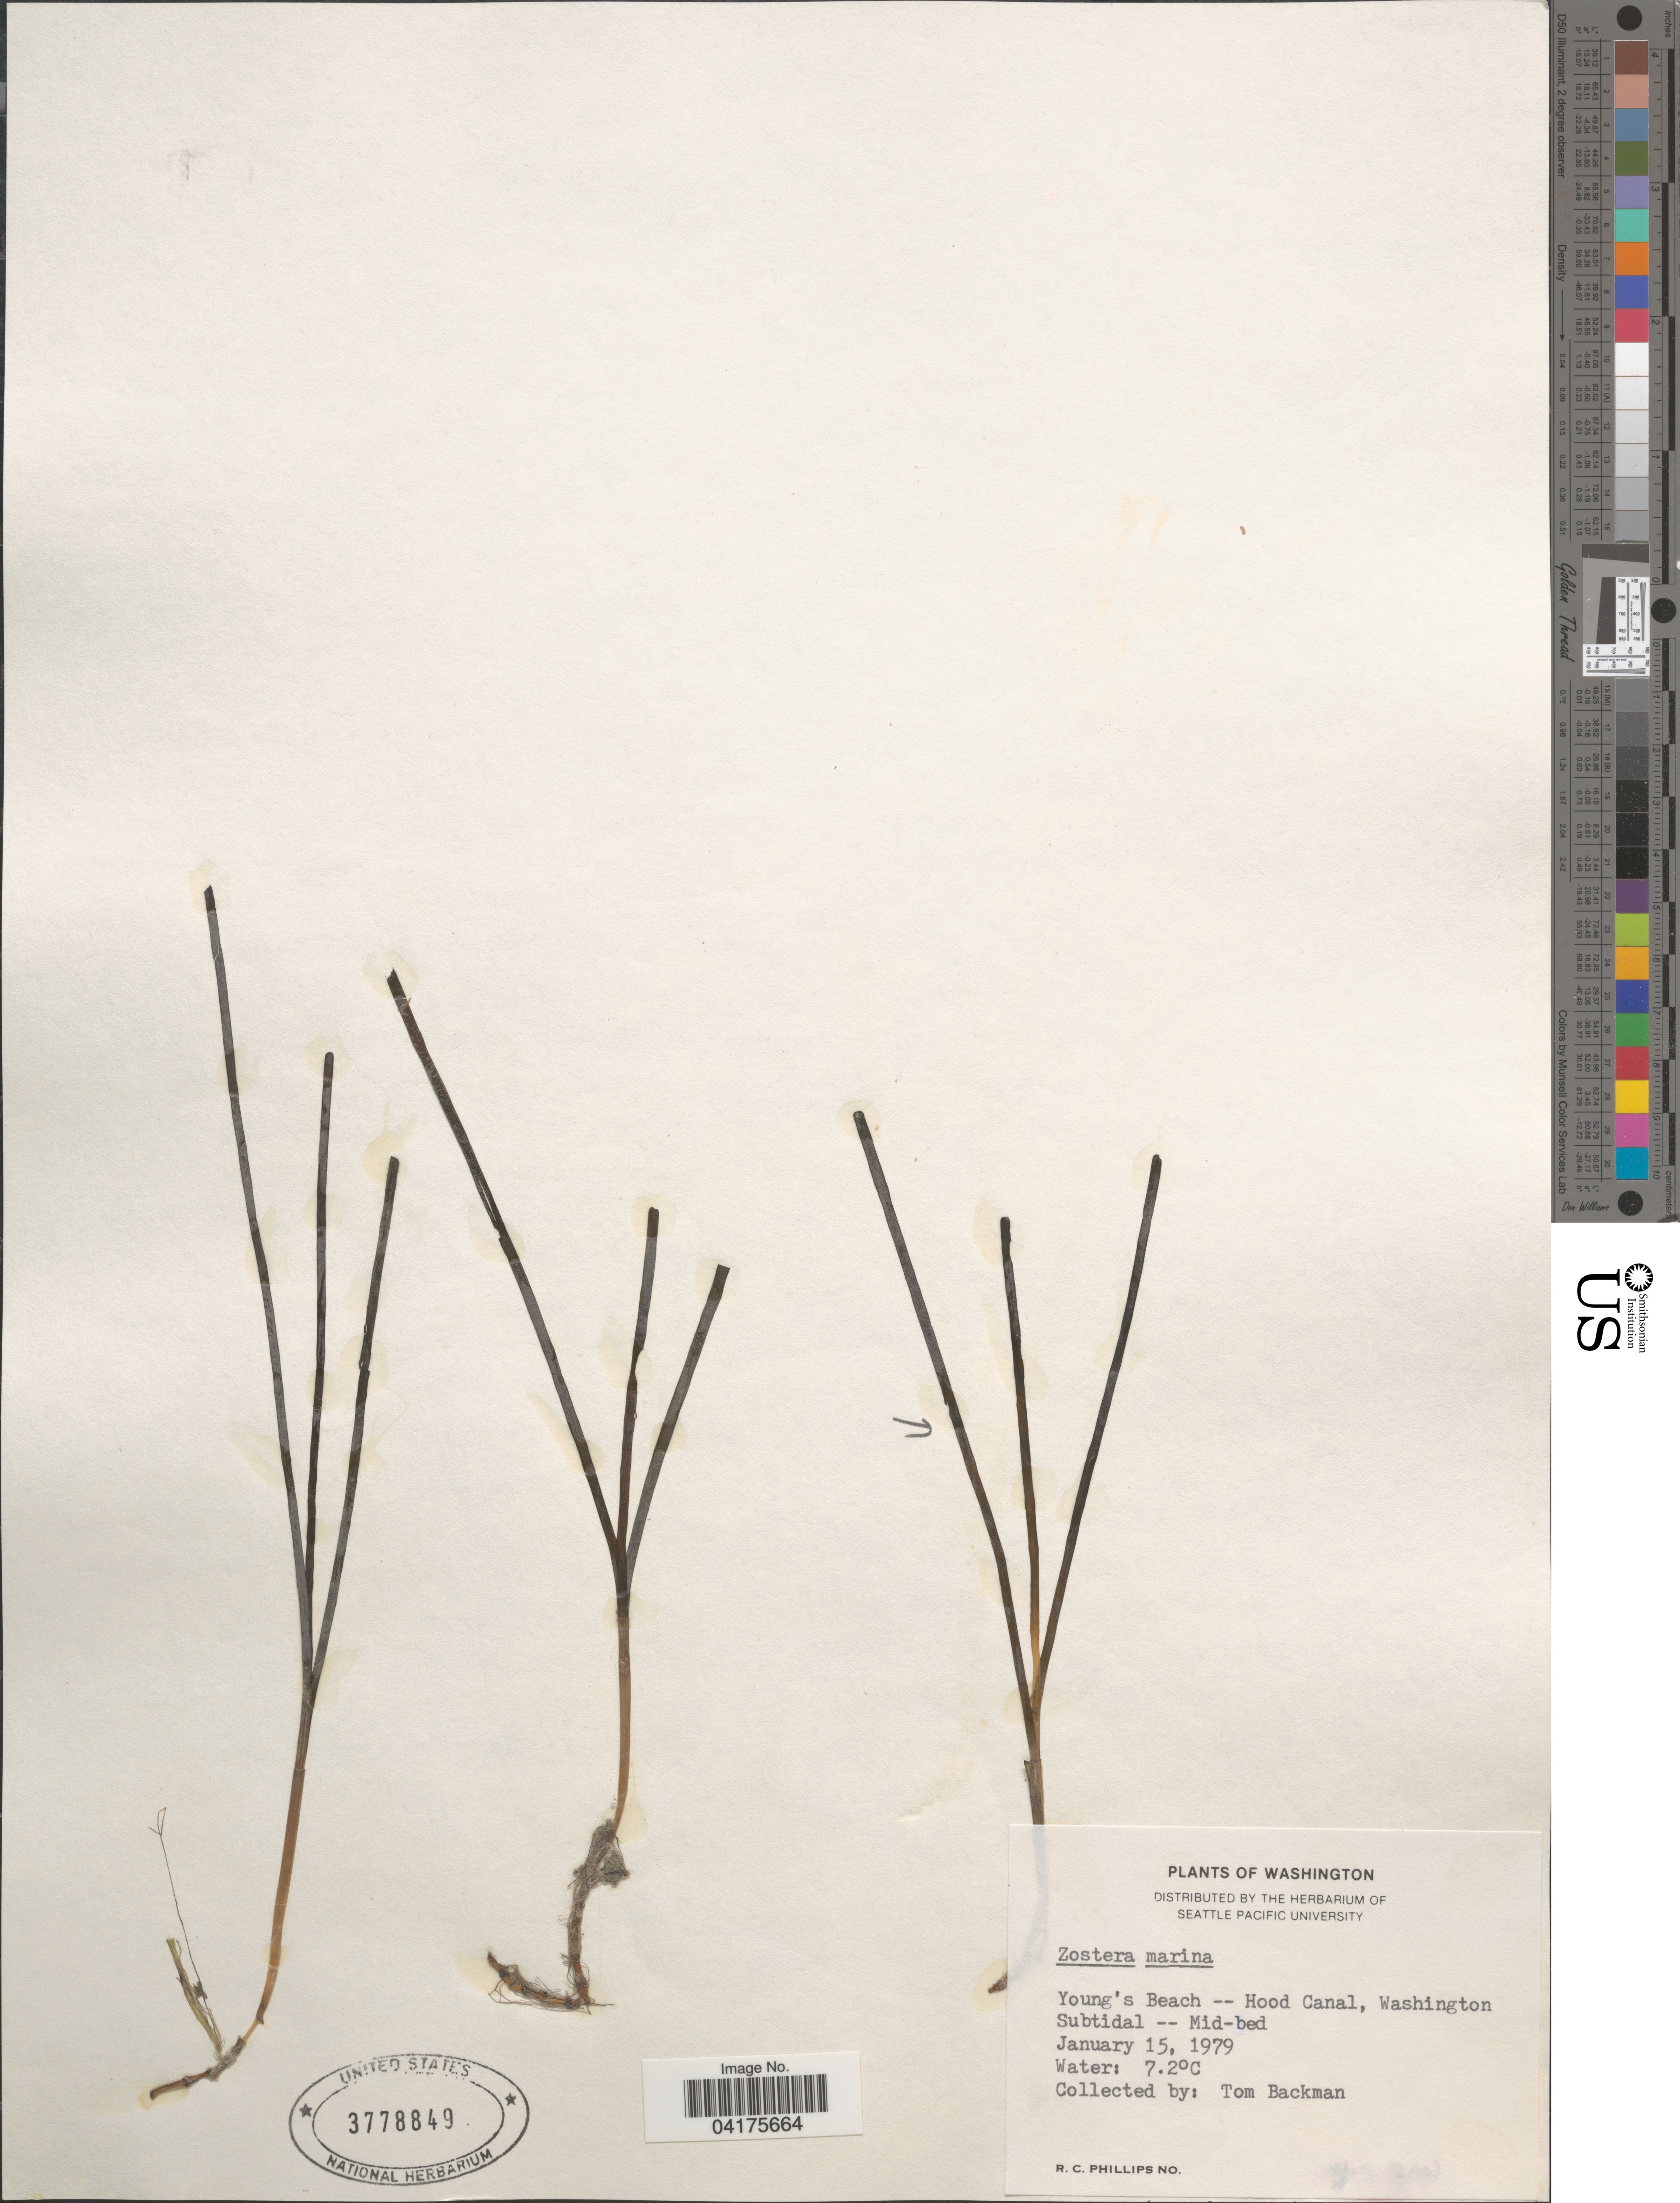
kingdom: Plantae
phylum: Tracheophyta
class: Liliopsida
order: Alismatales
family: Zosteraceae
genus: Zostera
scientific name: Zostera marina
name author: L.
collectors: T. Backman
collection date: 1979-01-15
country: United States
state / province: Washington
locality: Young's Beach -- Hood Canal.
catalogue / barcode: US 3778849